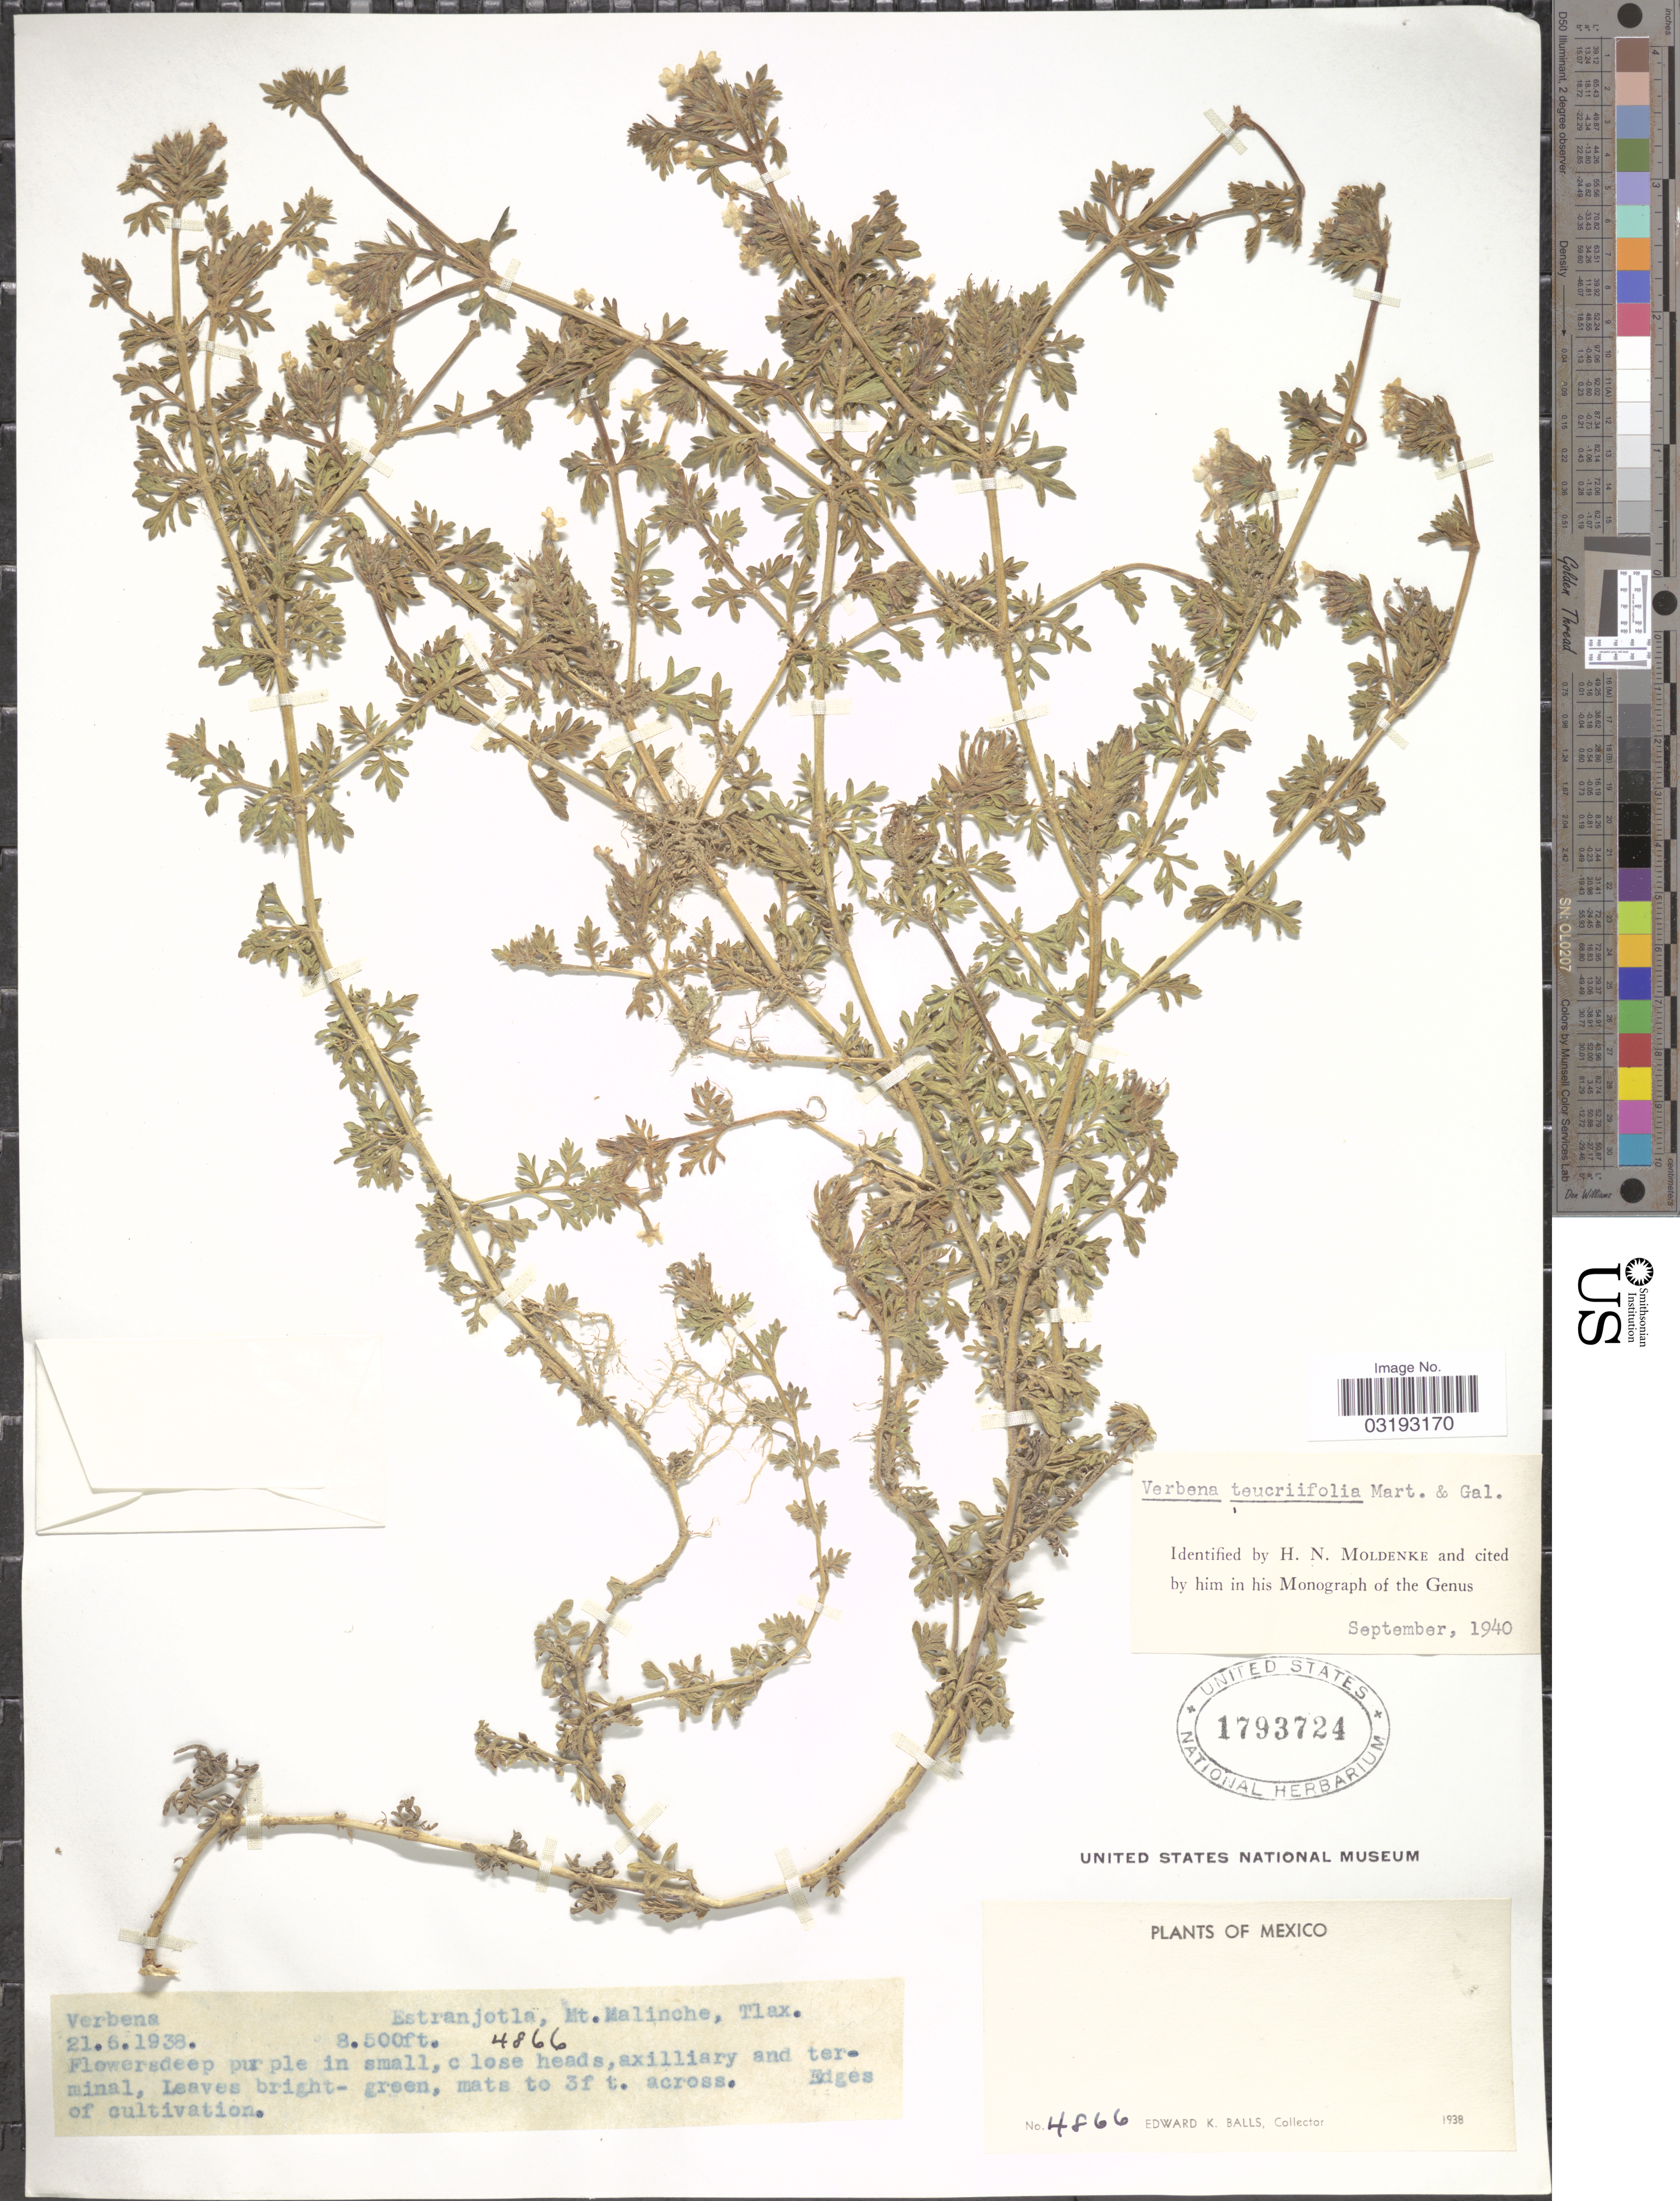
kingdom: Plantae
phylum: Tracheophyta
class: Magnoliopsida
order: Lamiales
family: Verbenaceae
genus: Verbena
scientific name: Verbena teucriifolia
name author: M. Martens & Galeotti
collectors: E. K. Balls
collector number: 4866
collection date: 1938-06-21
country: Mexico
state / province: Tlaxcala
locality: Estranjotla, Mt. Malinche, Tlax.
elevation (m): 2591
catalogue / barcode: US 1793724